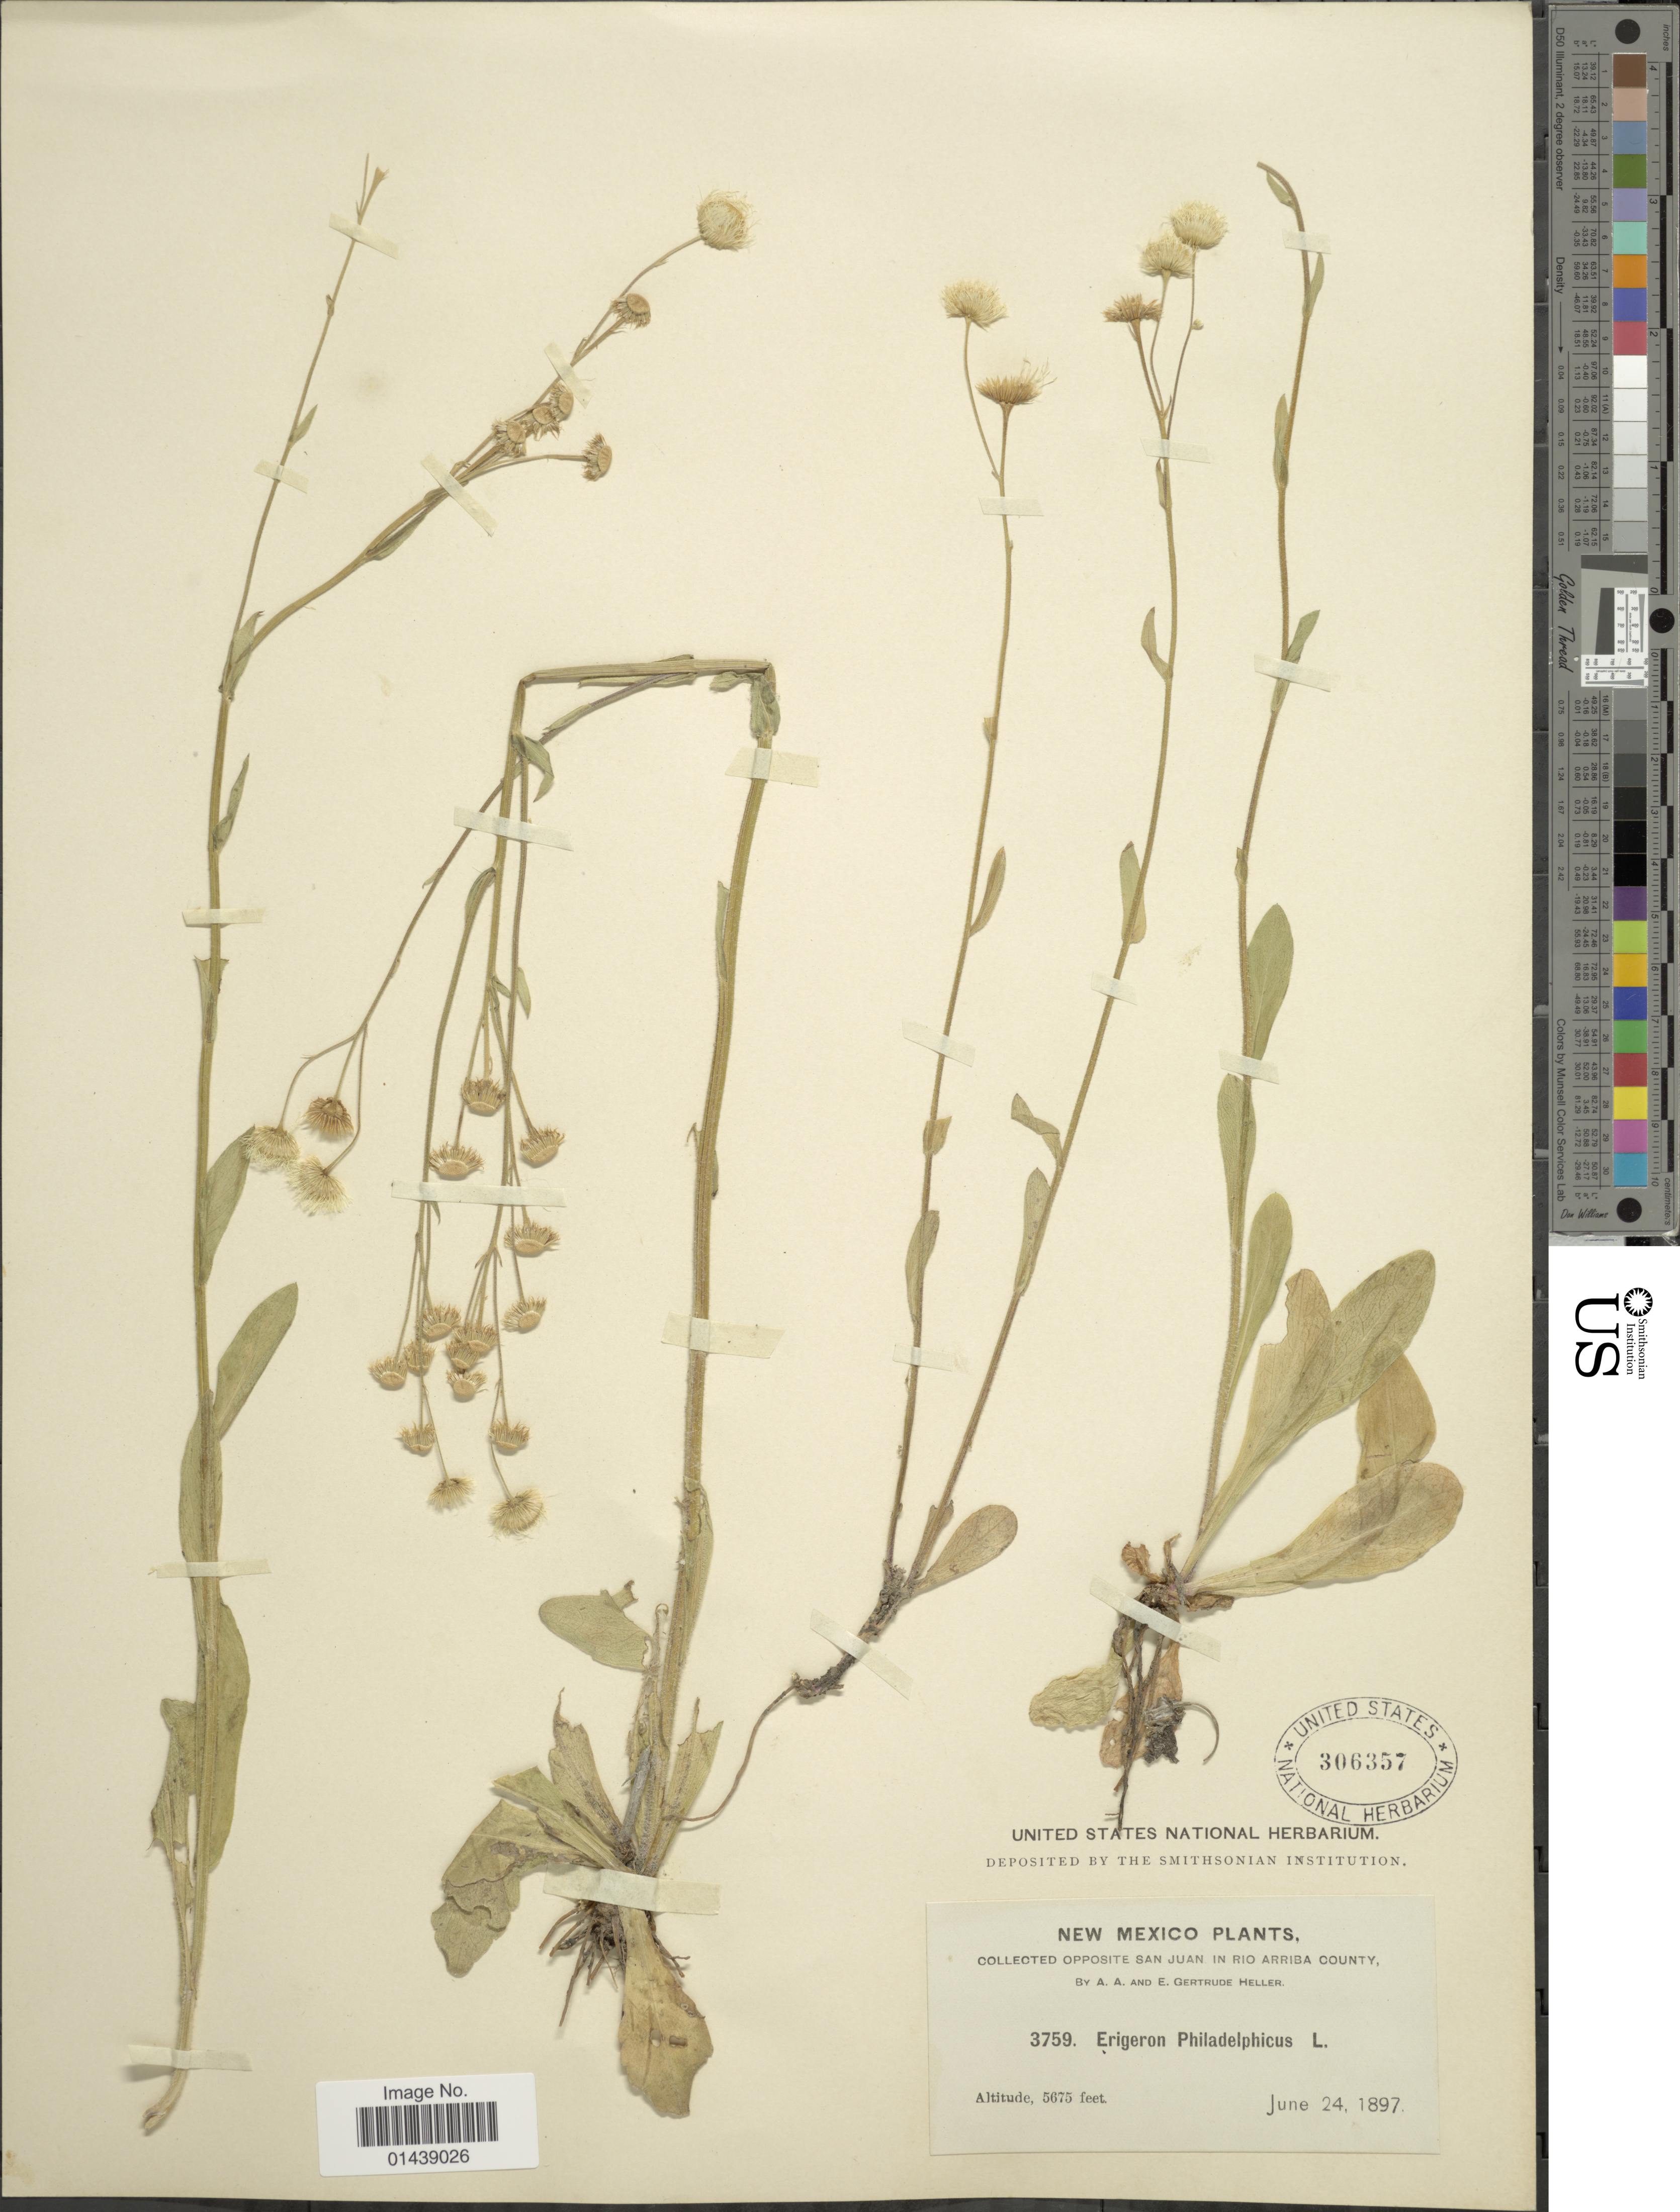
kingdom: Plantae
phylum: Tracheophyta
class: Magnoliopsida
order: Asterales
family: Asteraceae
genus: Erigeron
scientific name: Erigeron philadelphicus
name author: L.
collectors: A. A. Heller & E. G. Heller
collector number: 3759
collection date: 1897-06-24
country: United States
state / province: New Mexico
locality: Opposite San Juan in Rio Arriba County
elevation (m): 1730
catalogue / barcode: US 306357